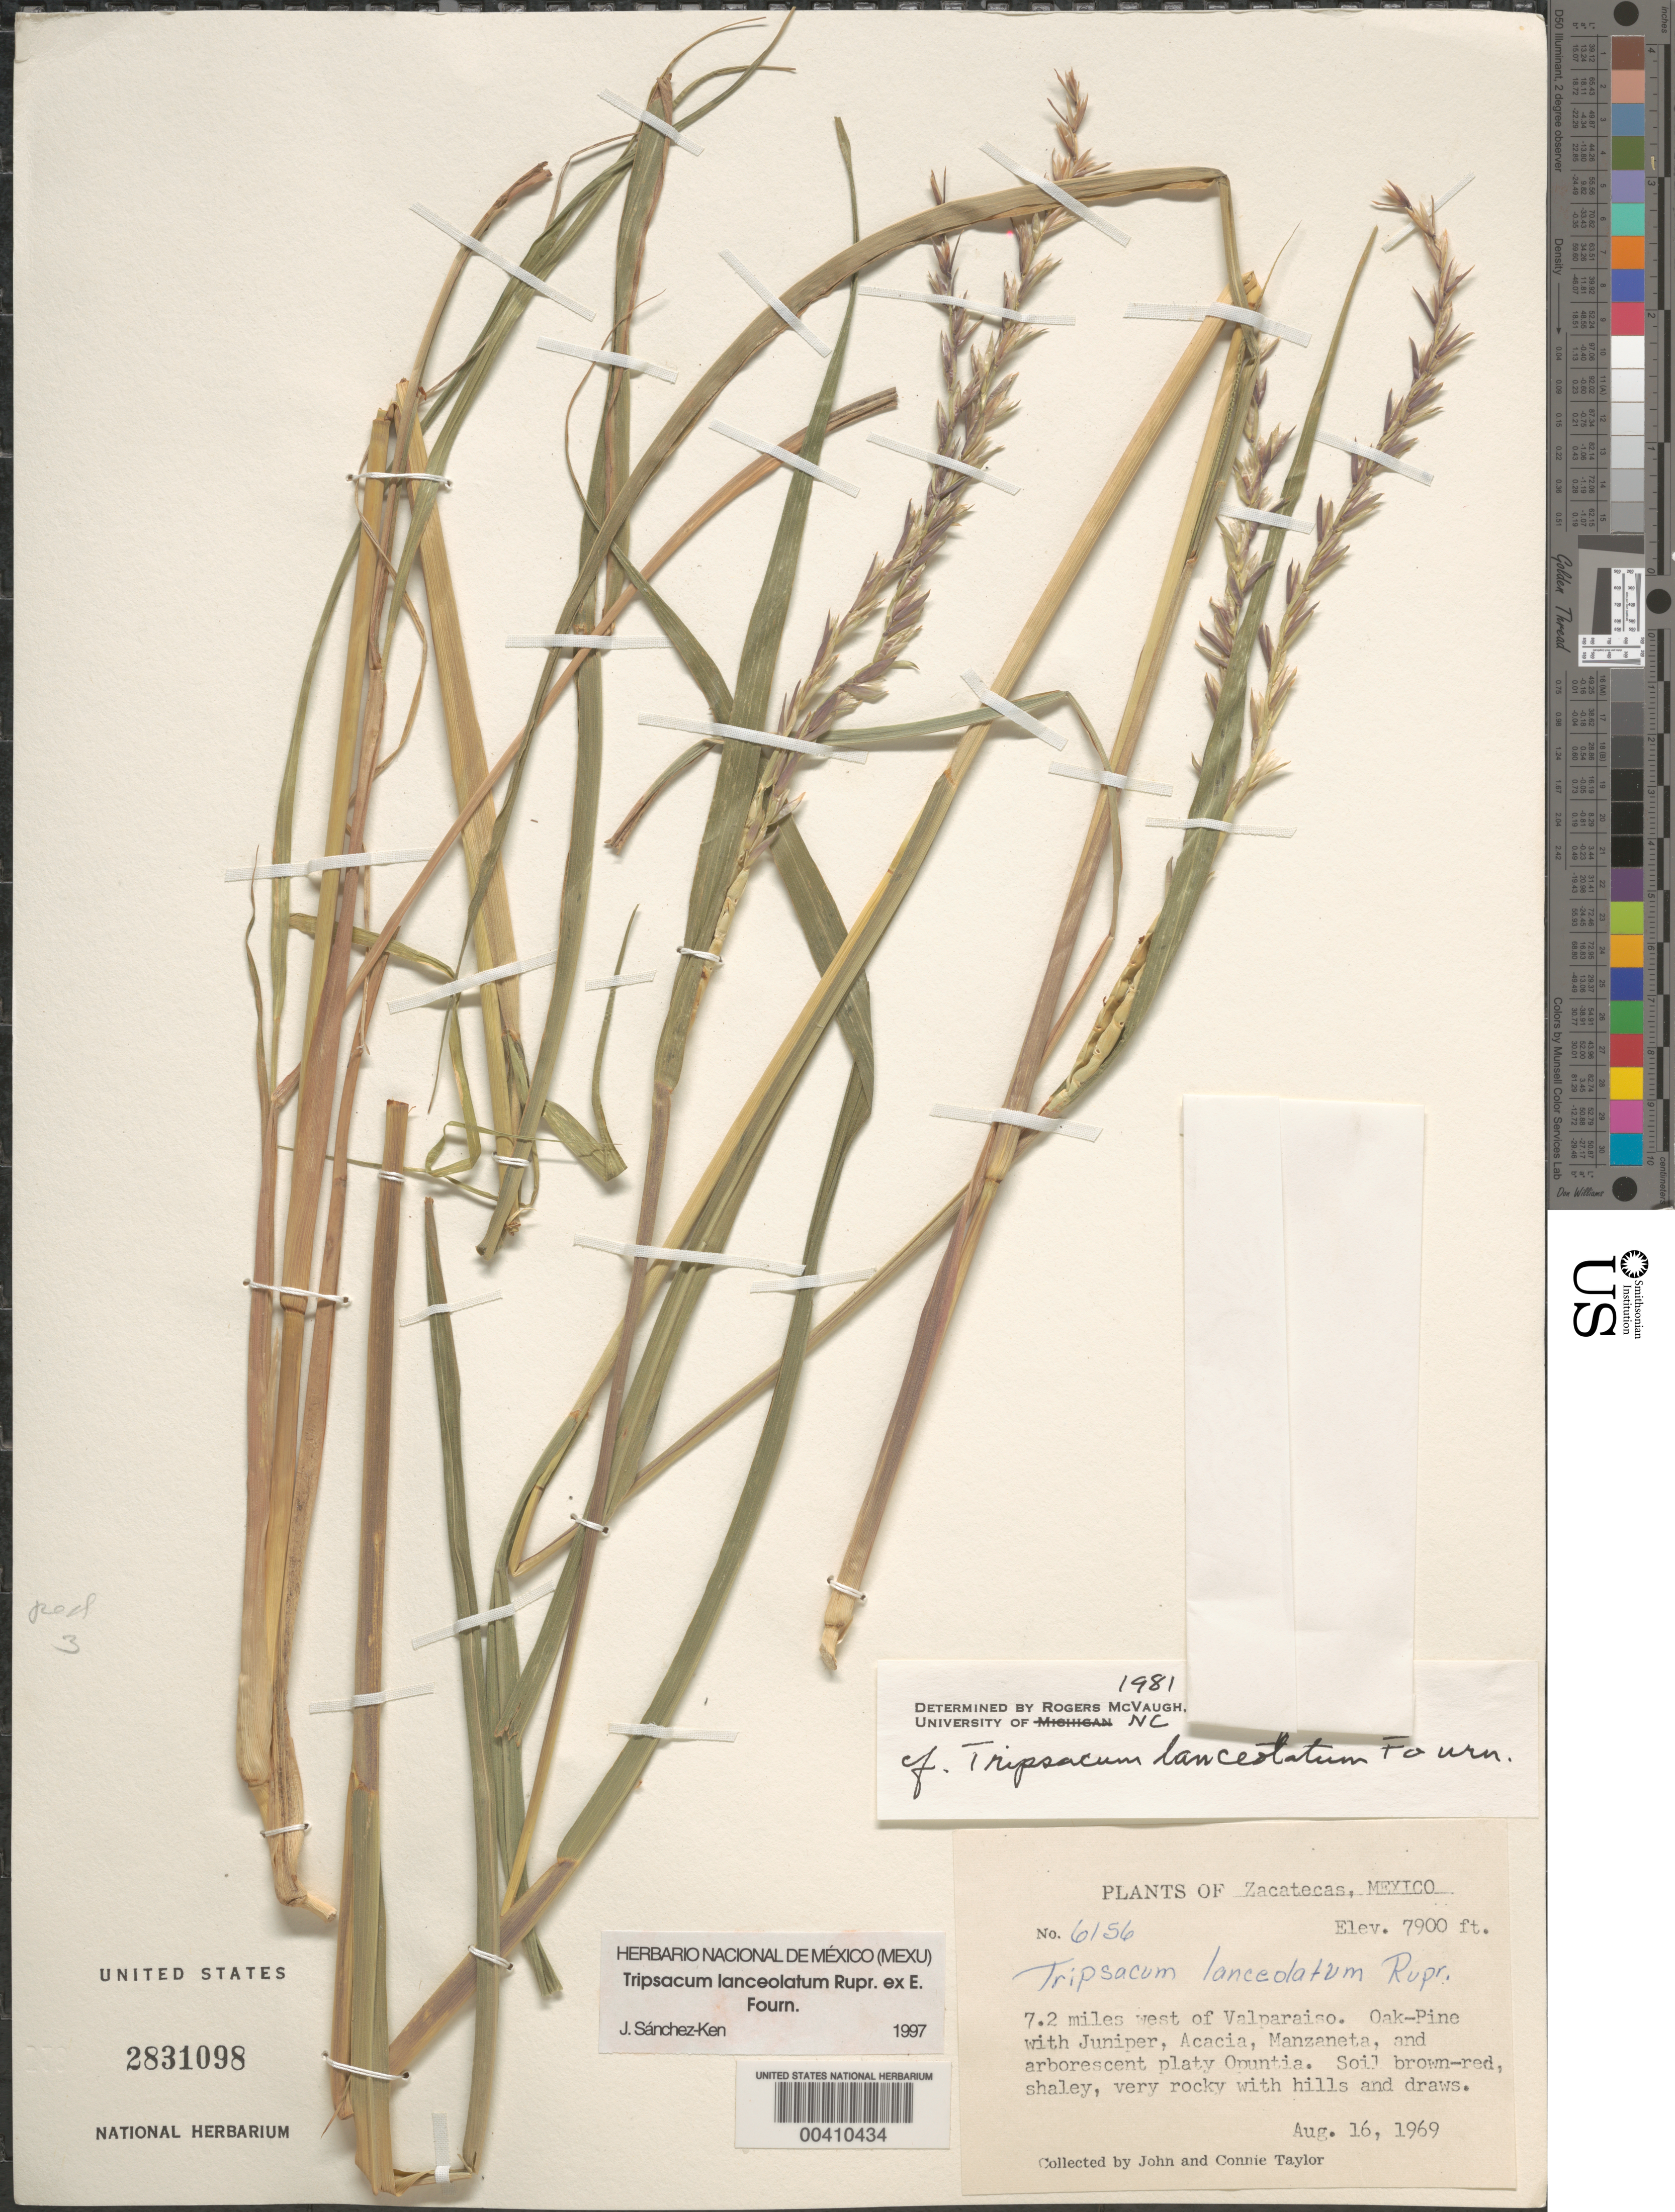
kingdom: Plantae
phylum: Tracheophyta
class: Liliopsida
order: Poales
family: Poaceae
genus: Tripsacum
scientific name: Tripsacum lanceolatum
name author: Rupr. ex E. Fourn.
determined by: McVaugh, R.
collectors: J. Taylor & C. Taylor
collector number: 6156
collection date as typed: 16 Aug 1969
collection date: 1969-08-16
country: Mexico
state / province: Zacatecas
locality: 7.2 mi W of Valparaiso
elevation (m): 2408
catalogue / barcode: US 2831098